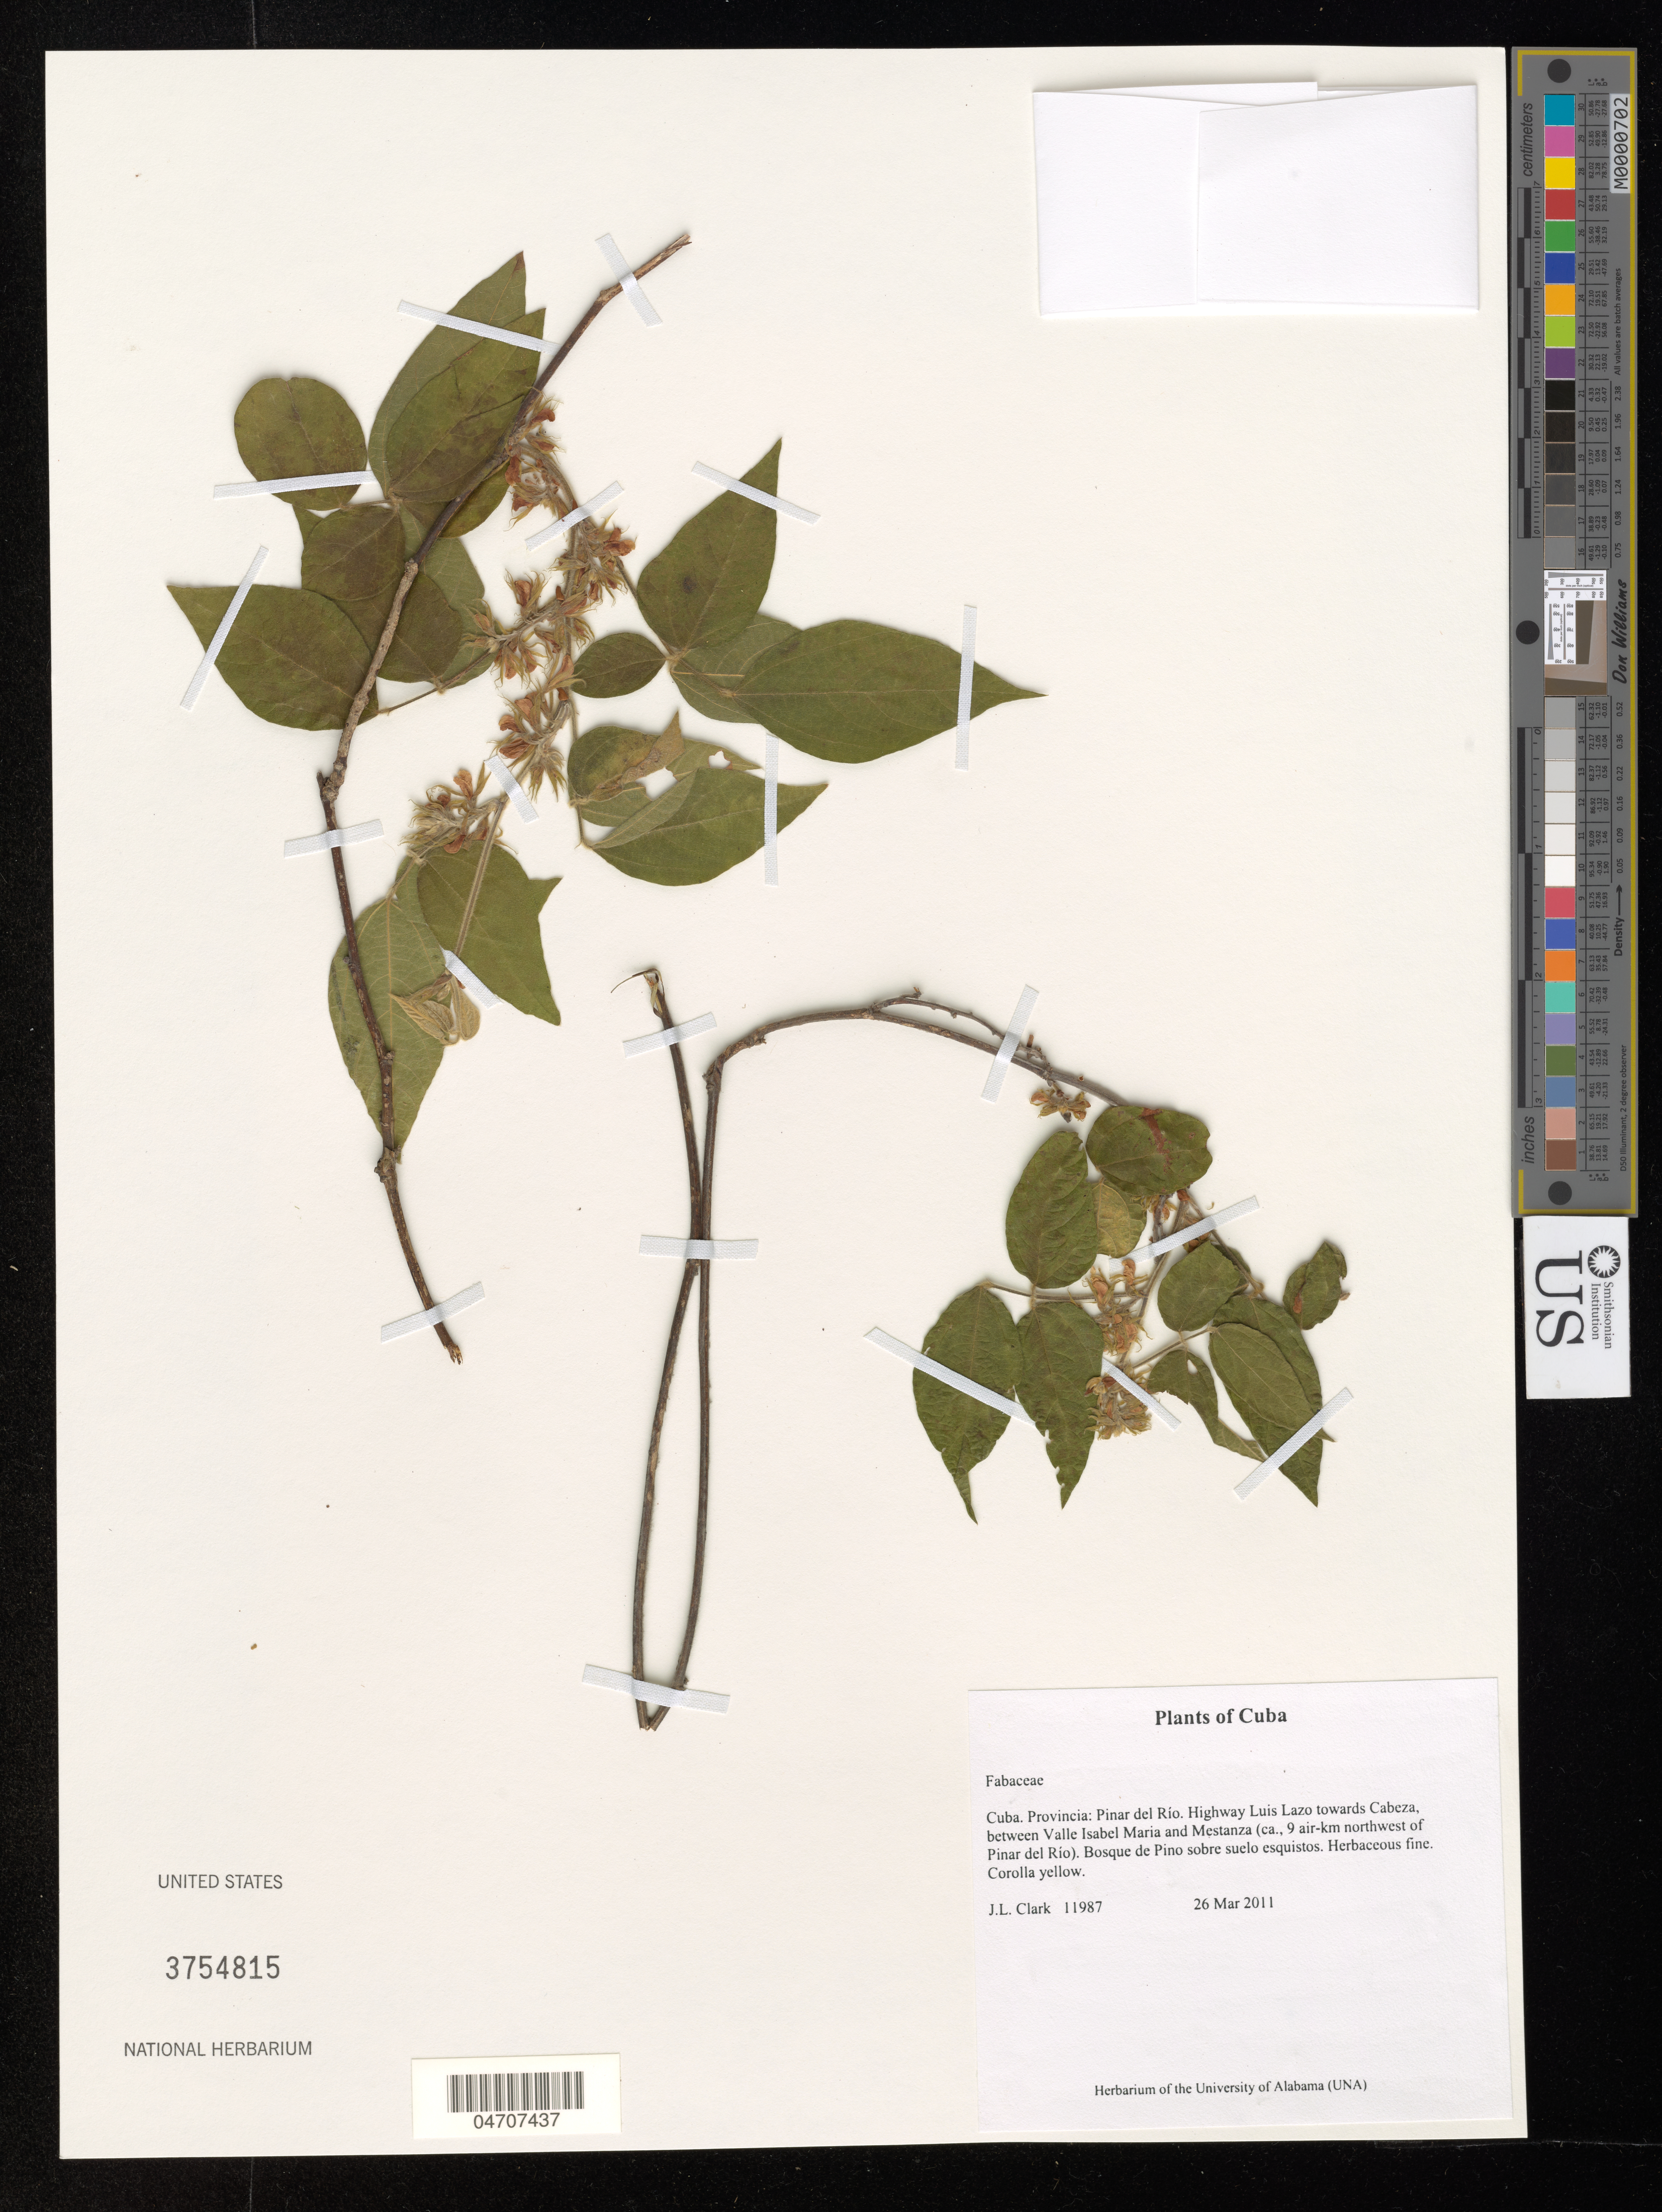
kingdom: Plantae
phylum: Tracheophyta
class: Magnoliopsida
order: Fabales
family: Fabaceae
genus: Rhynchosia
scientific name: Rhynchosia sp.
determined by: Trujillo, A. M.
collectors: J. L. Clark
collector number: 11987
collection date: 2011-03-26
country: Cuba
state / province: Pinar del Río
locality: Highway Luis Lazo towards Cabeza, between Valle Isabel Maria and Mestanza (ca., 9 air-km northwest of Pinar del Río).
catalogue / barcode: US 3754815